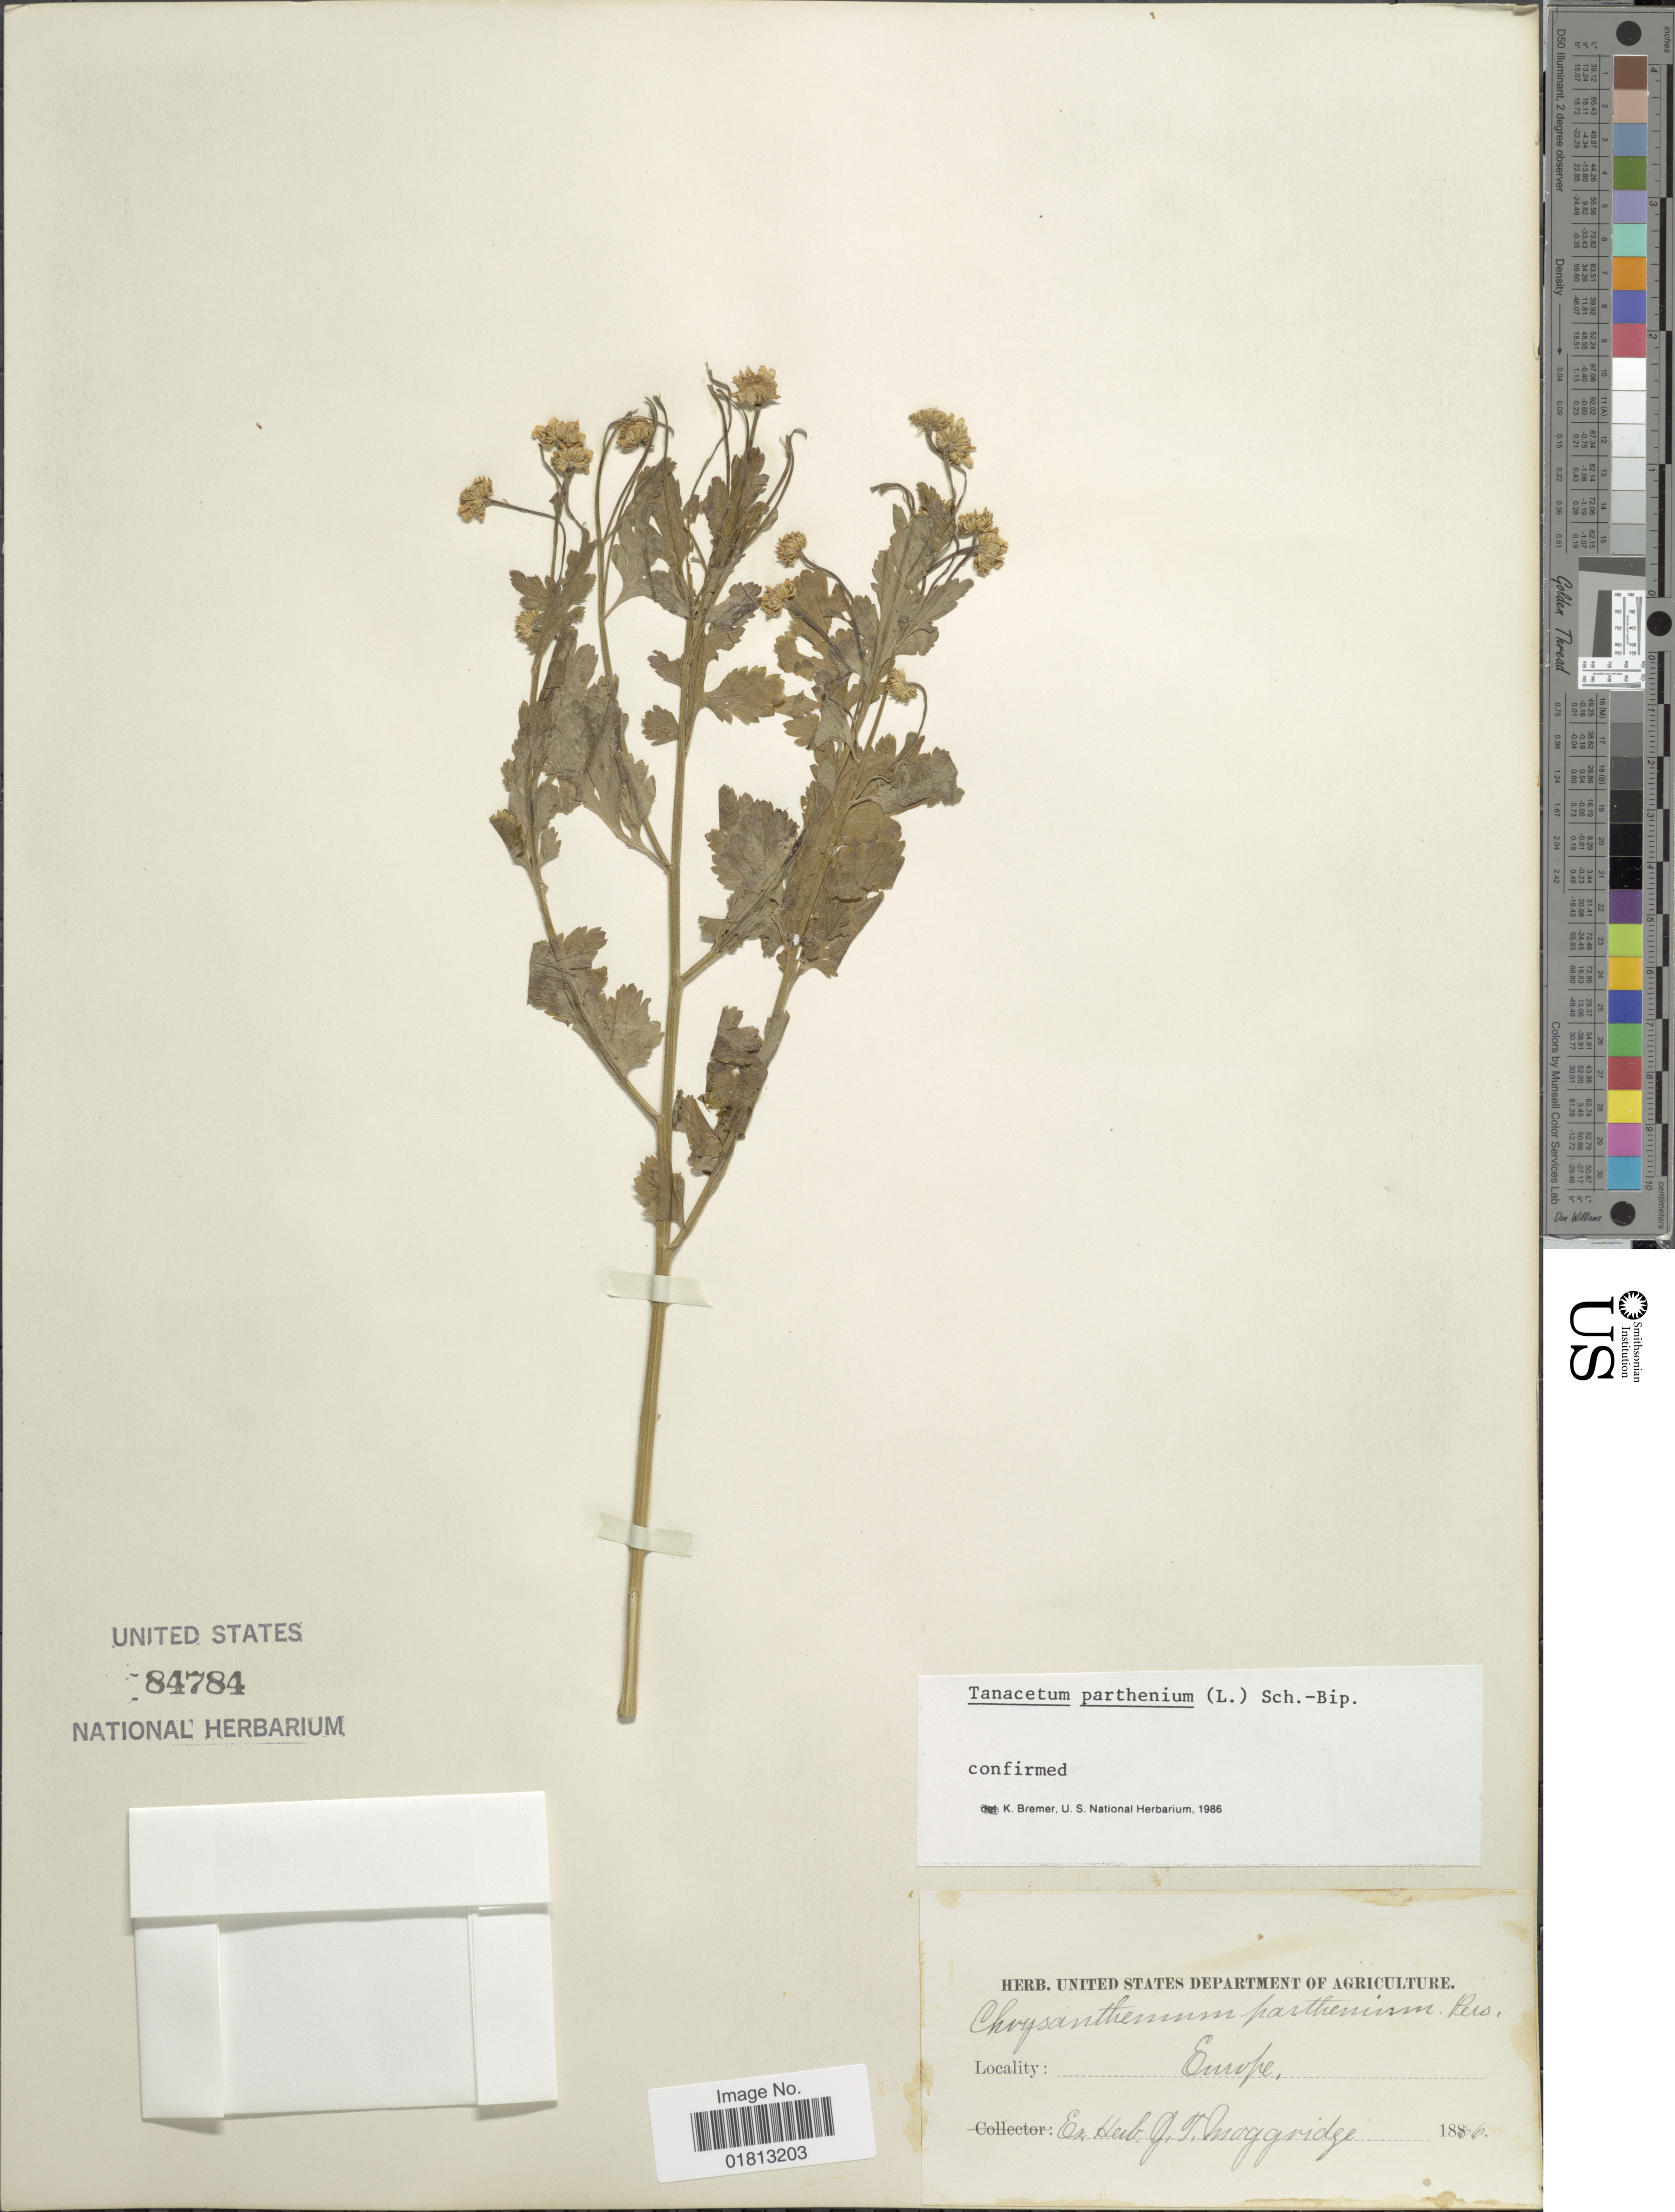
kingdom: Plantae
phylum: Tracheophyta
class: Magnoliopsida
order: Asterales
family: Asteraceae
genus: Tanacetum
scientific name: Tanacetum parthenium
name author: (L.) Sch. Bip.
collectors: ex herb. J.T. Moggridge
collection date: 1866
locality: Europe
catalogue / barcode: US 84784